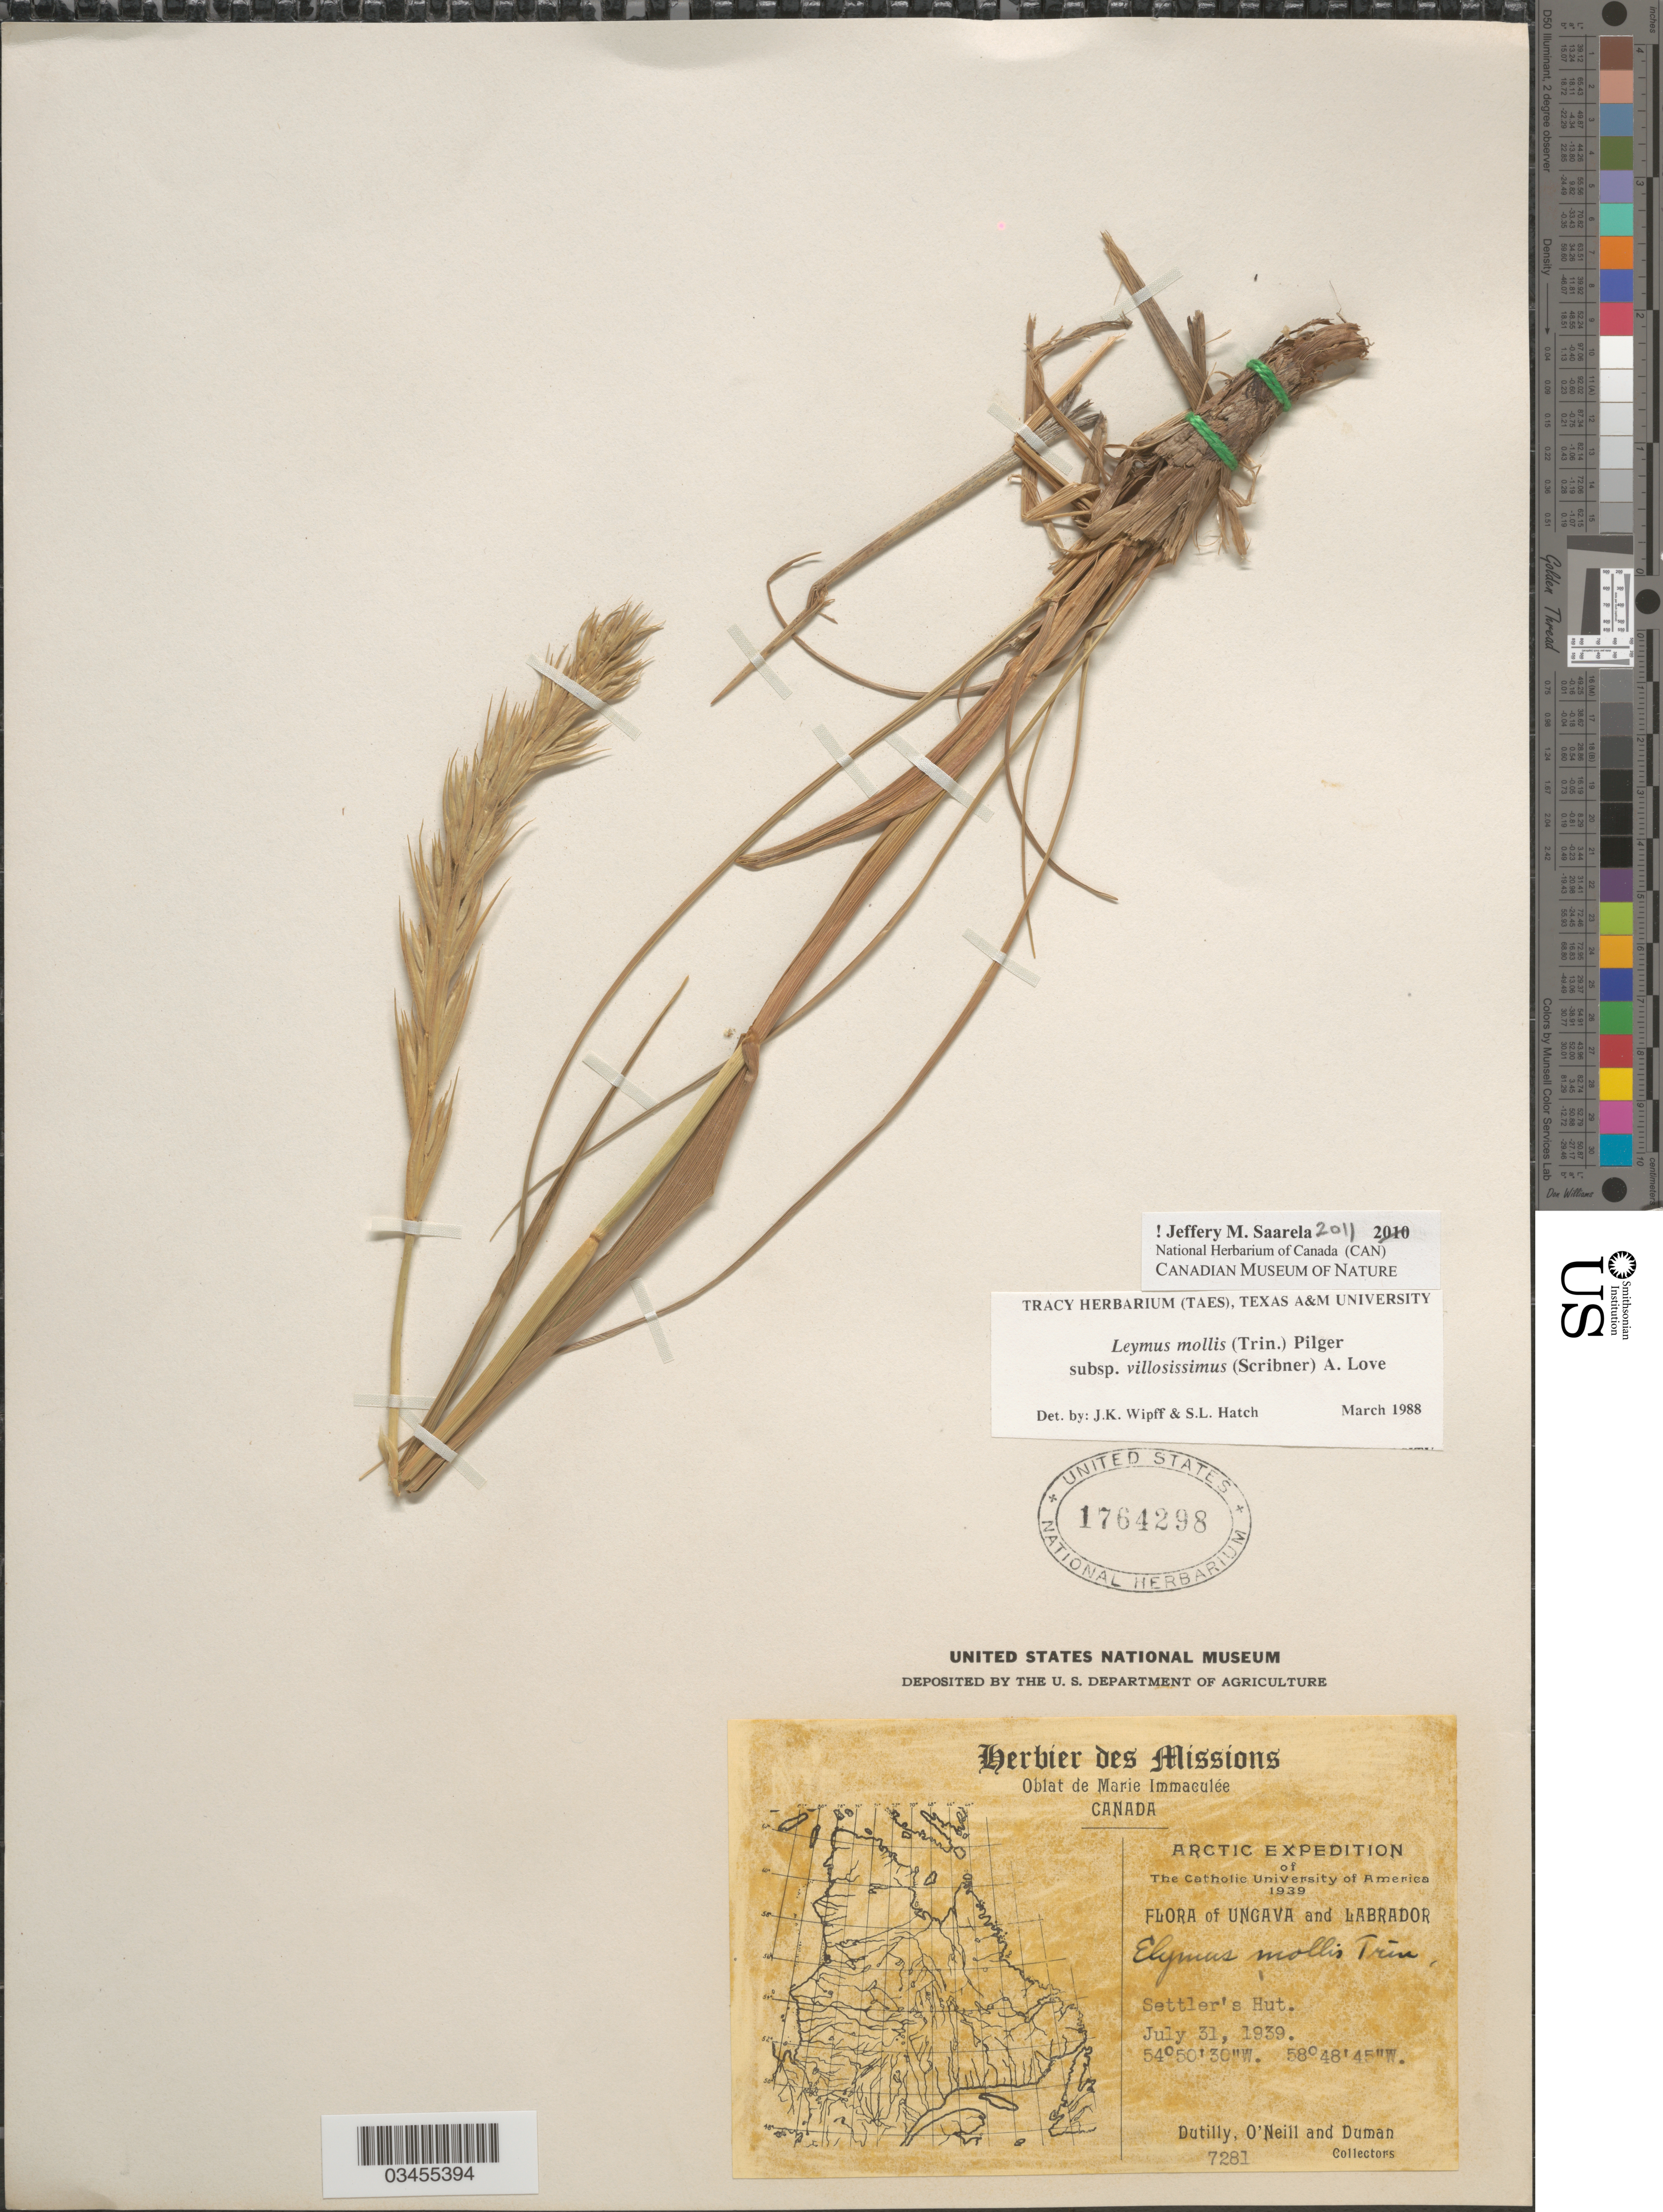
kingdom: Plantae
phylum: Tracheophyta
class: Liliopsida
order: Poales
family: Poaceae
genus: Leymus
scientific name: Leymus mollis subsp. villosissimus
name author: (Scribn.) Á. Löve & D. Löve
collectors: -. Dutilly, -. O'Neill & -. Duman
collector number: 7281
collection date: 1939-07-31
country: Canada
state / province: Newfoundland and Labrador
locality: Arctic Expedition. Ungava and Labrador. Settler's Hut.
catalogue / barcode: US 1764298